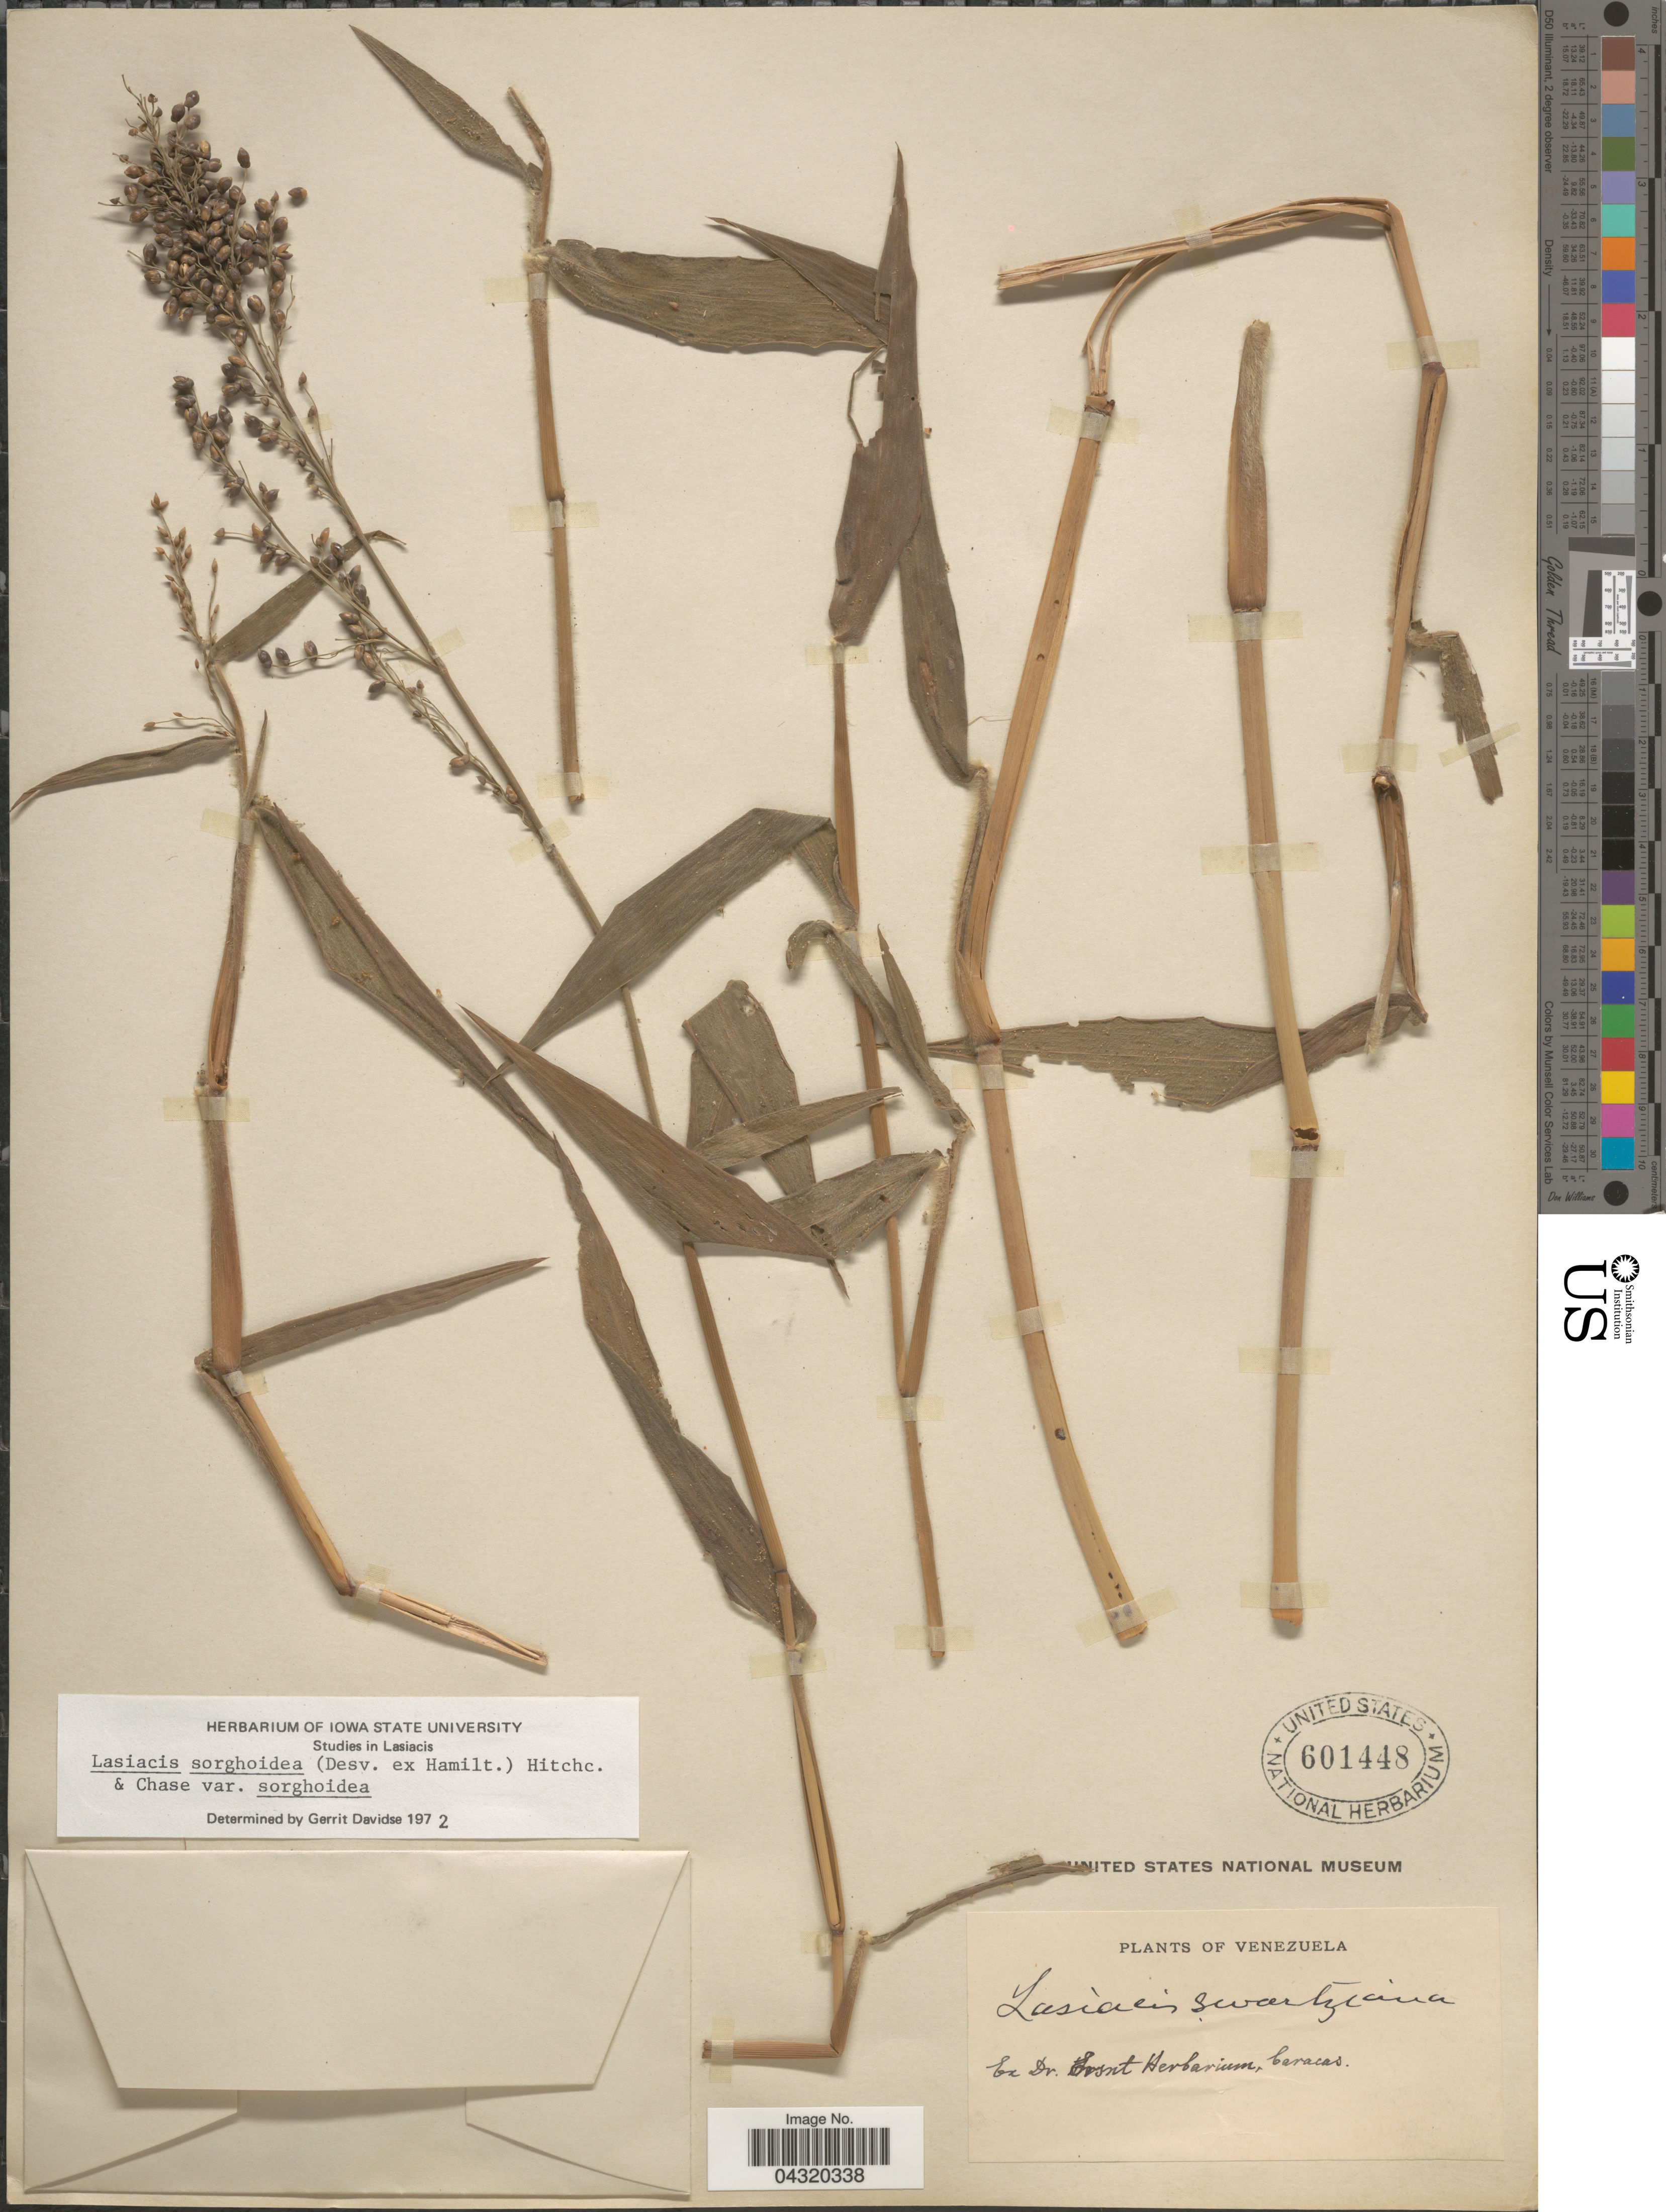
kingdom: Plantae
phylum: Tracheophyta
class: Liliopsida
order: Poales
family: Poaceae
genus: Lasiacis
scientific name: Lasiacis sorghoidea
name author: (Desv. ex Ham.) Hitchc. & Chase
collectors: Ex herb. Dr. Ernst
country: Venezuela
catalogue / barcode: US 601448